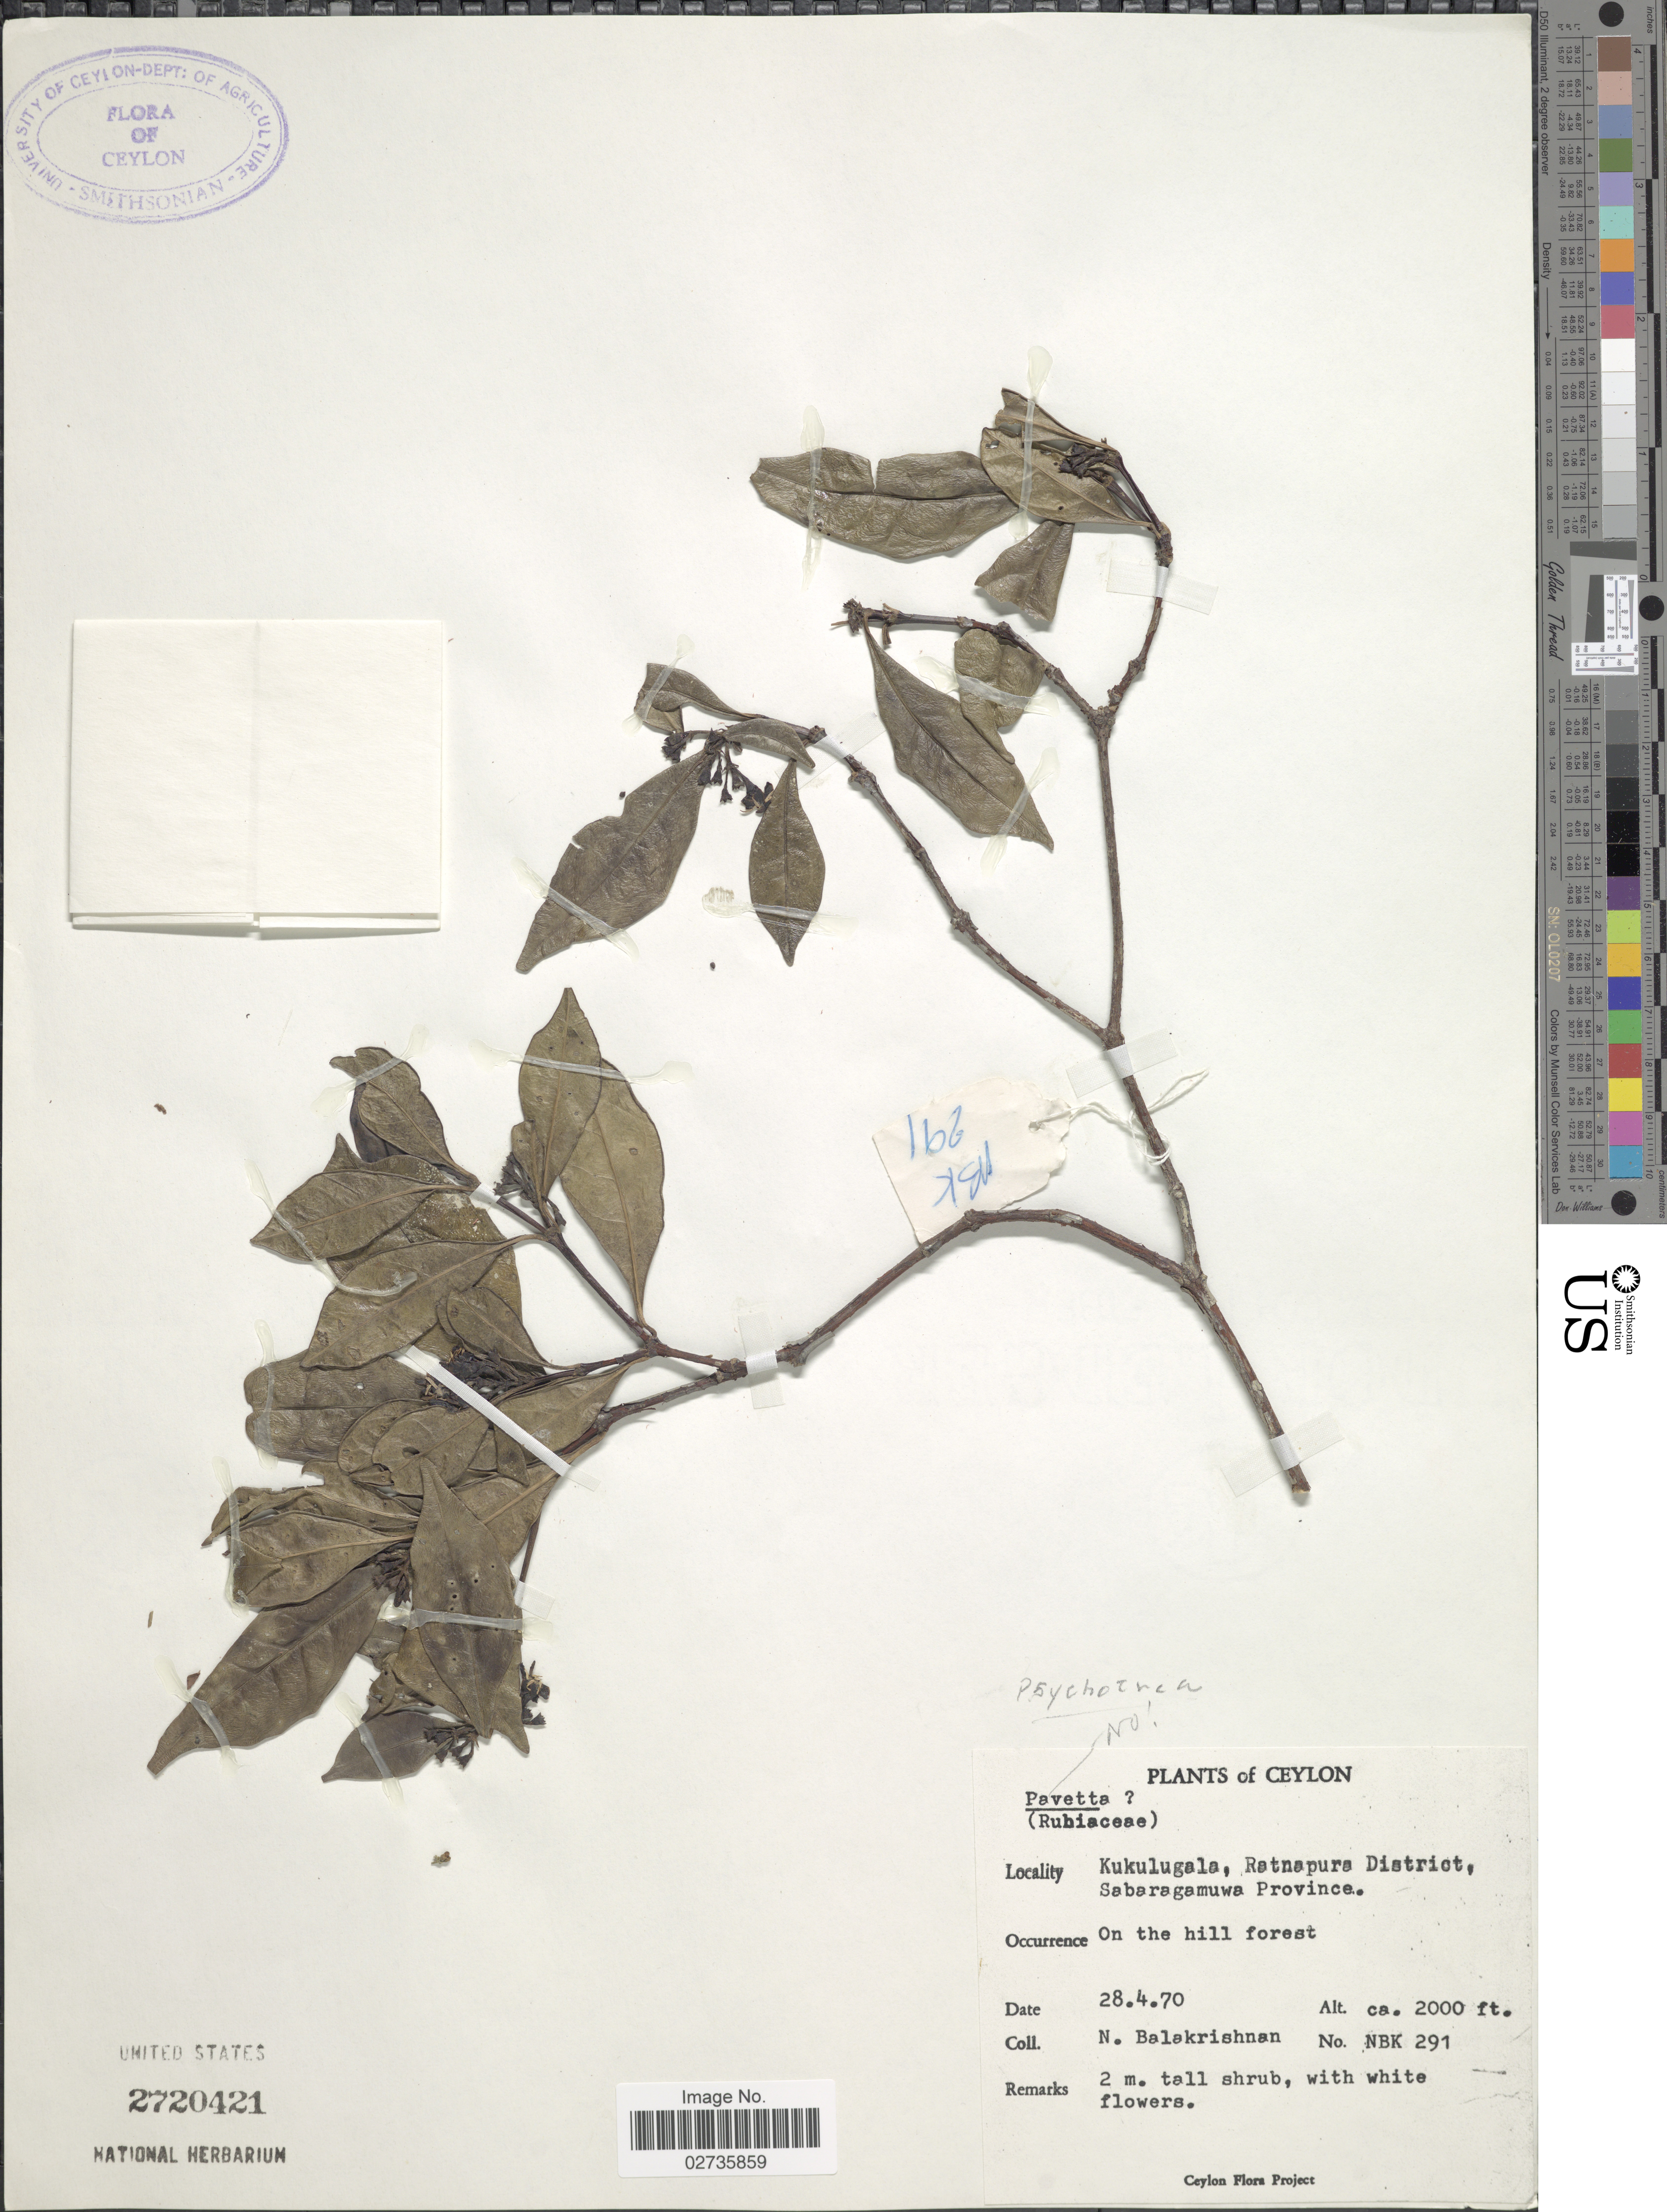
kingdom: Plantae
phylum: Tracheophyta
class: Magnoliopsida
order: Gentianales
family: Rubiaceae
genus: Psychotria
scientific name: Psychotria sp.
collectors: N. Balakrishnan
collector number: NBK 291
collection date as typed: Transcribed d/m/y: 28/4/70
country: Sri Lanka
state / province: Sabaragamuwa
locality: Ceylon, Kukulugala, ratnapura District, On the hill forest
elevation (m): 610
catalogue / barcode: US 2720421